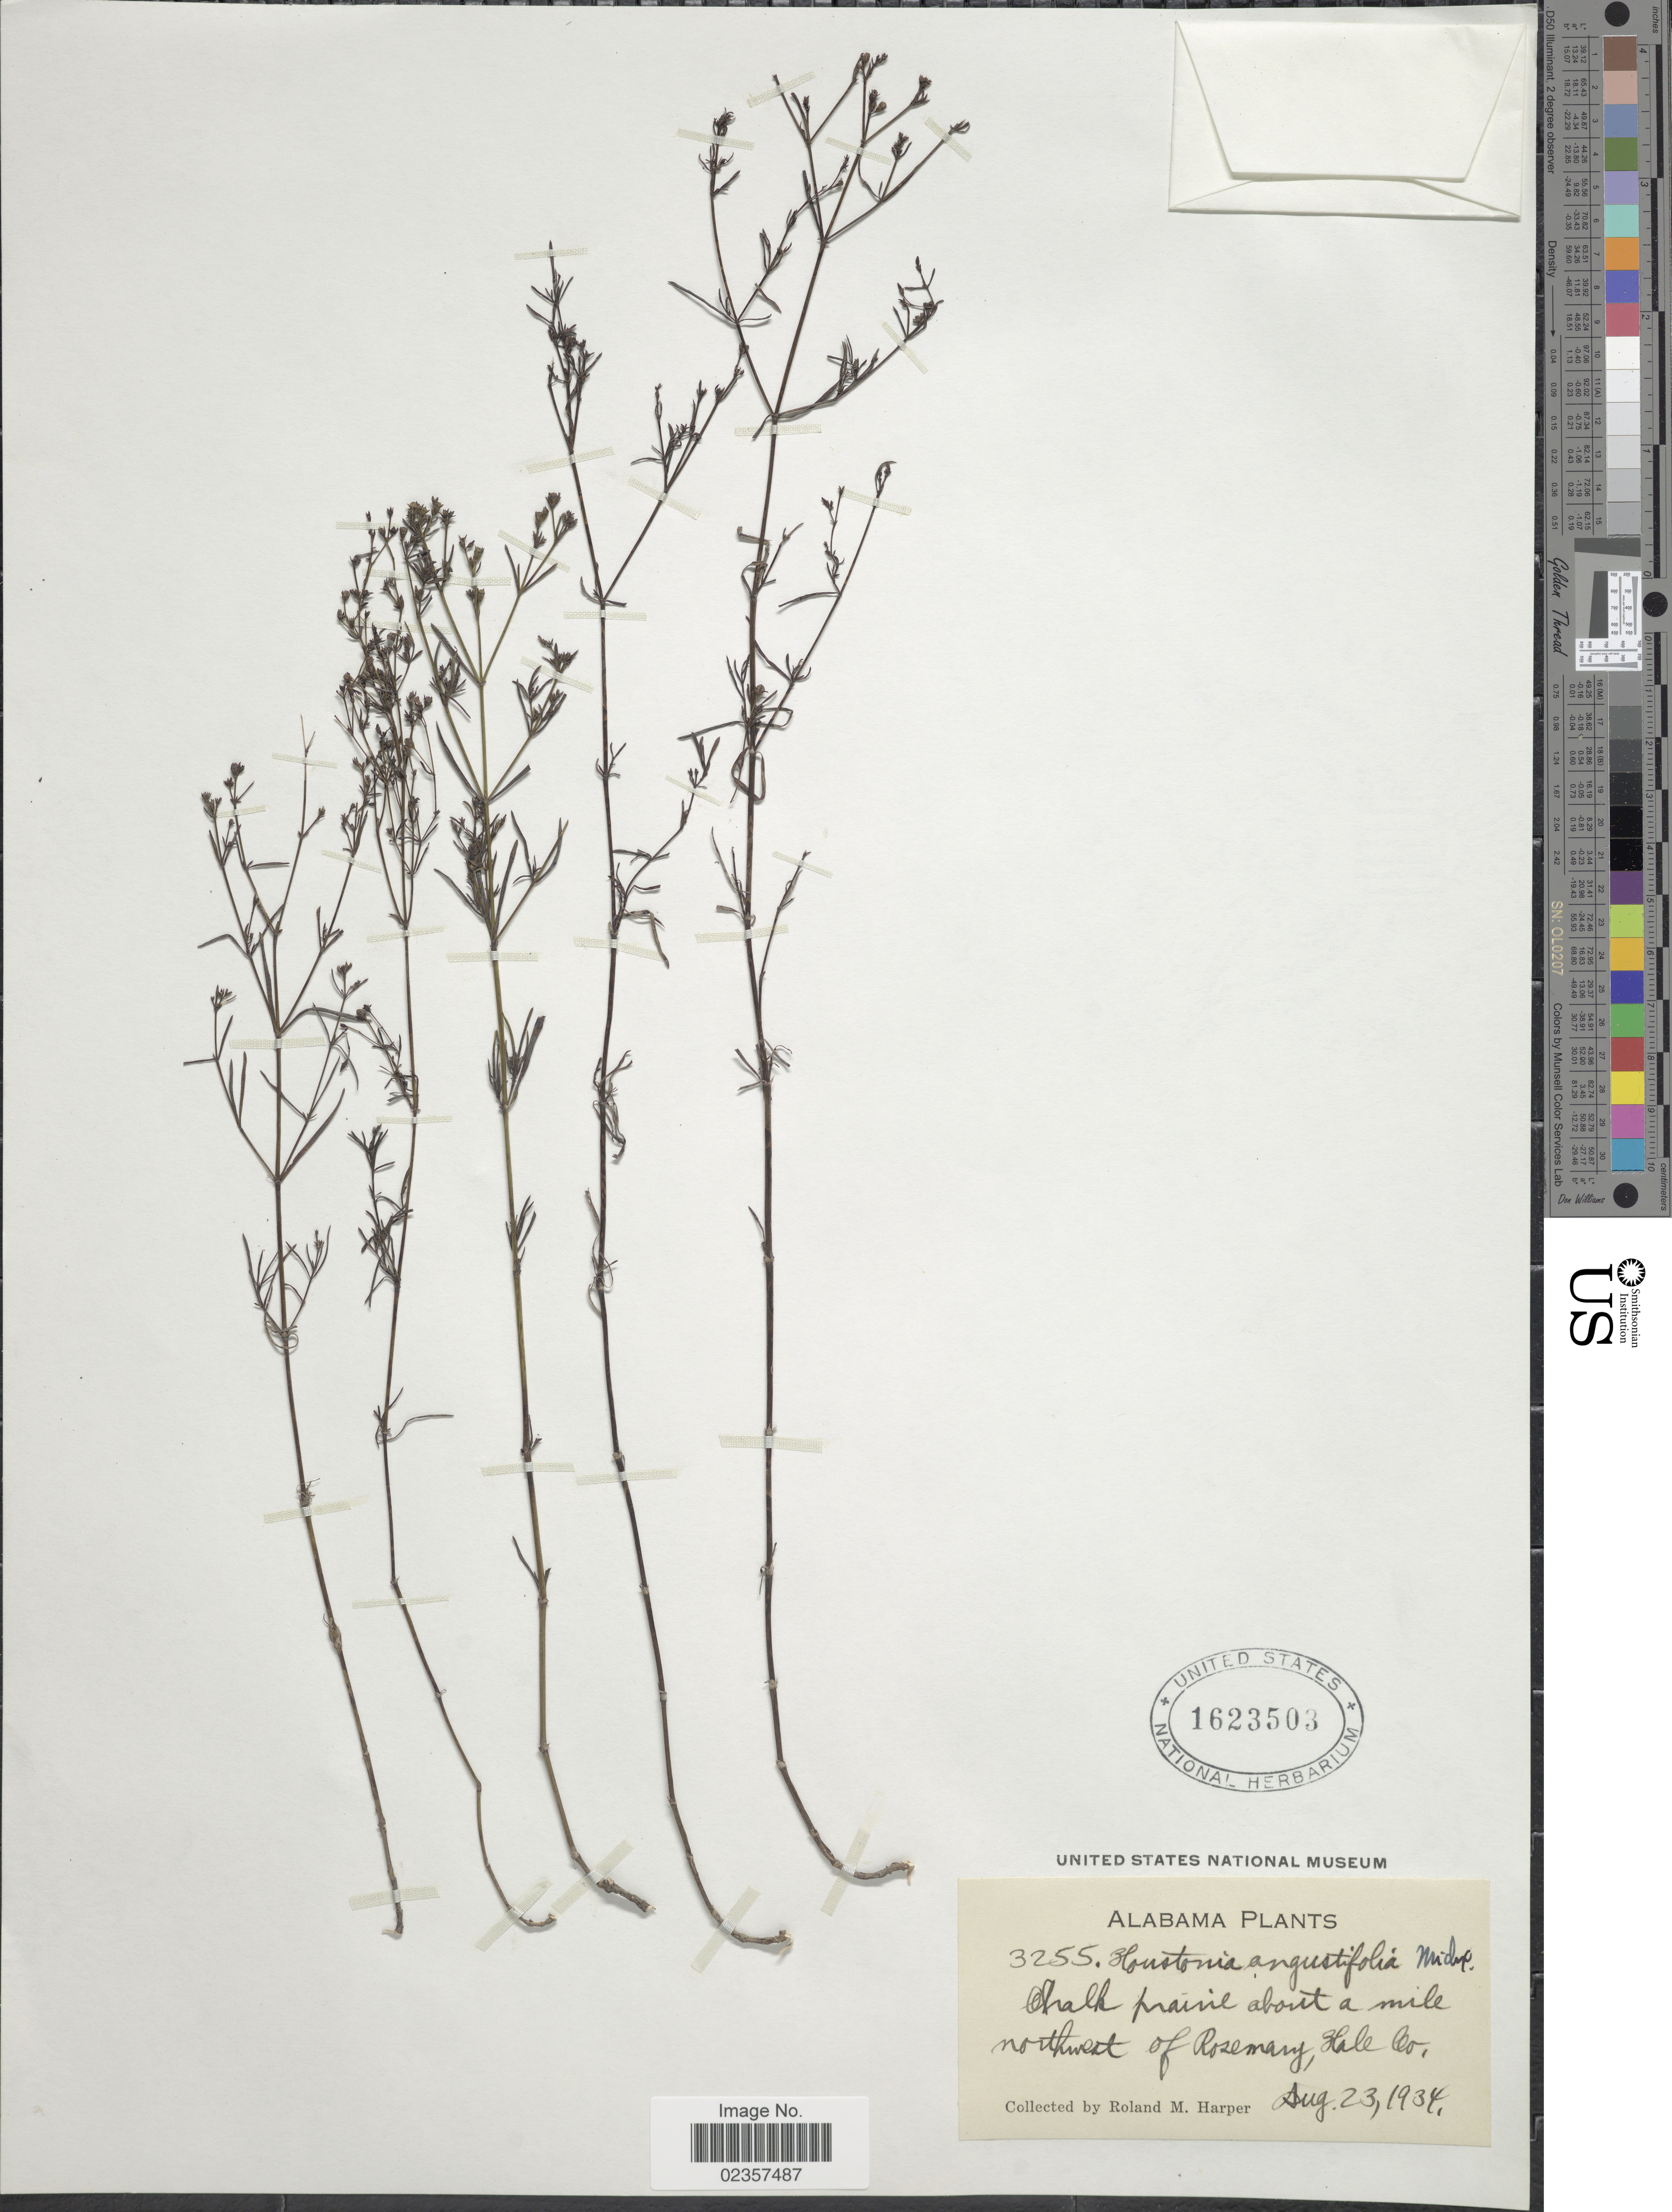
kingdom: Plantae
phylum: Tracheophyta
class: Magnoliopsida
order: Gentianales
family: Rubiaceae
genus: Houstonia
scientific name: Houstonia nigricans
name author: (Lam.) Fernald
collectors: R. M. Harper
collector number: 3255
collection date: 1934-08-23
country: United States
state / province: Alabama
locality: Chalk prairie about a mile northwest of Rosemary, Hale Co.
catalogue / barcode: US 1623503